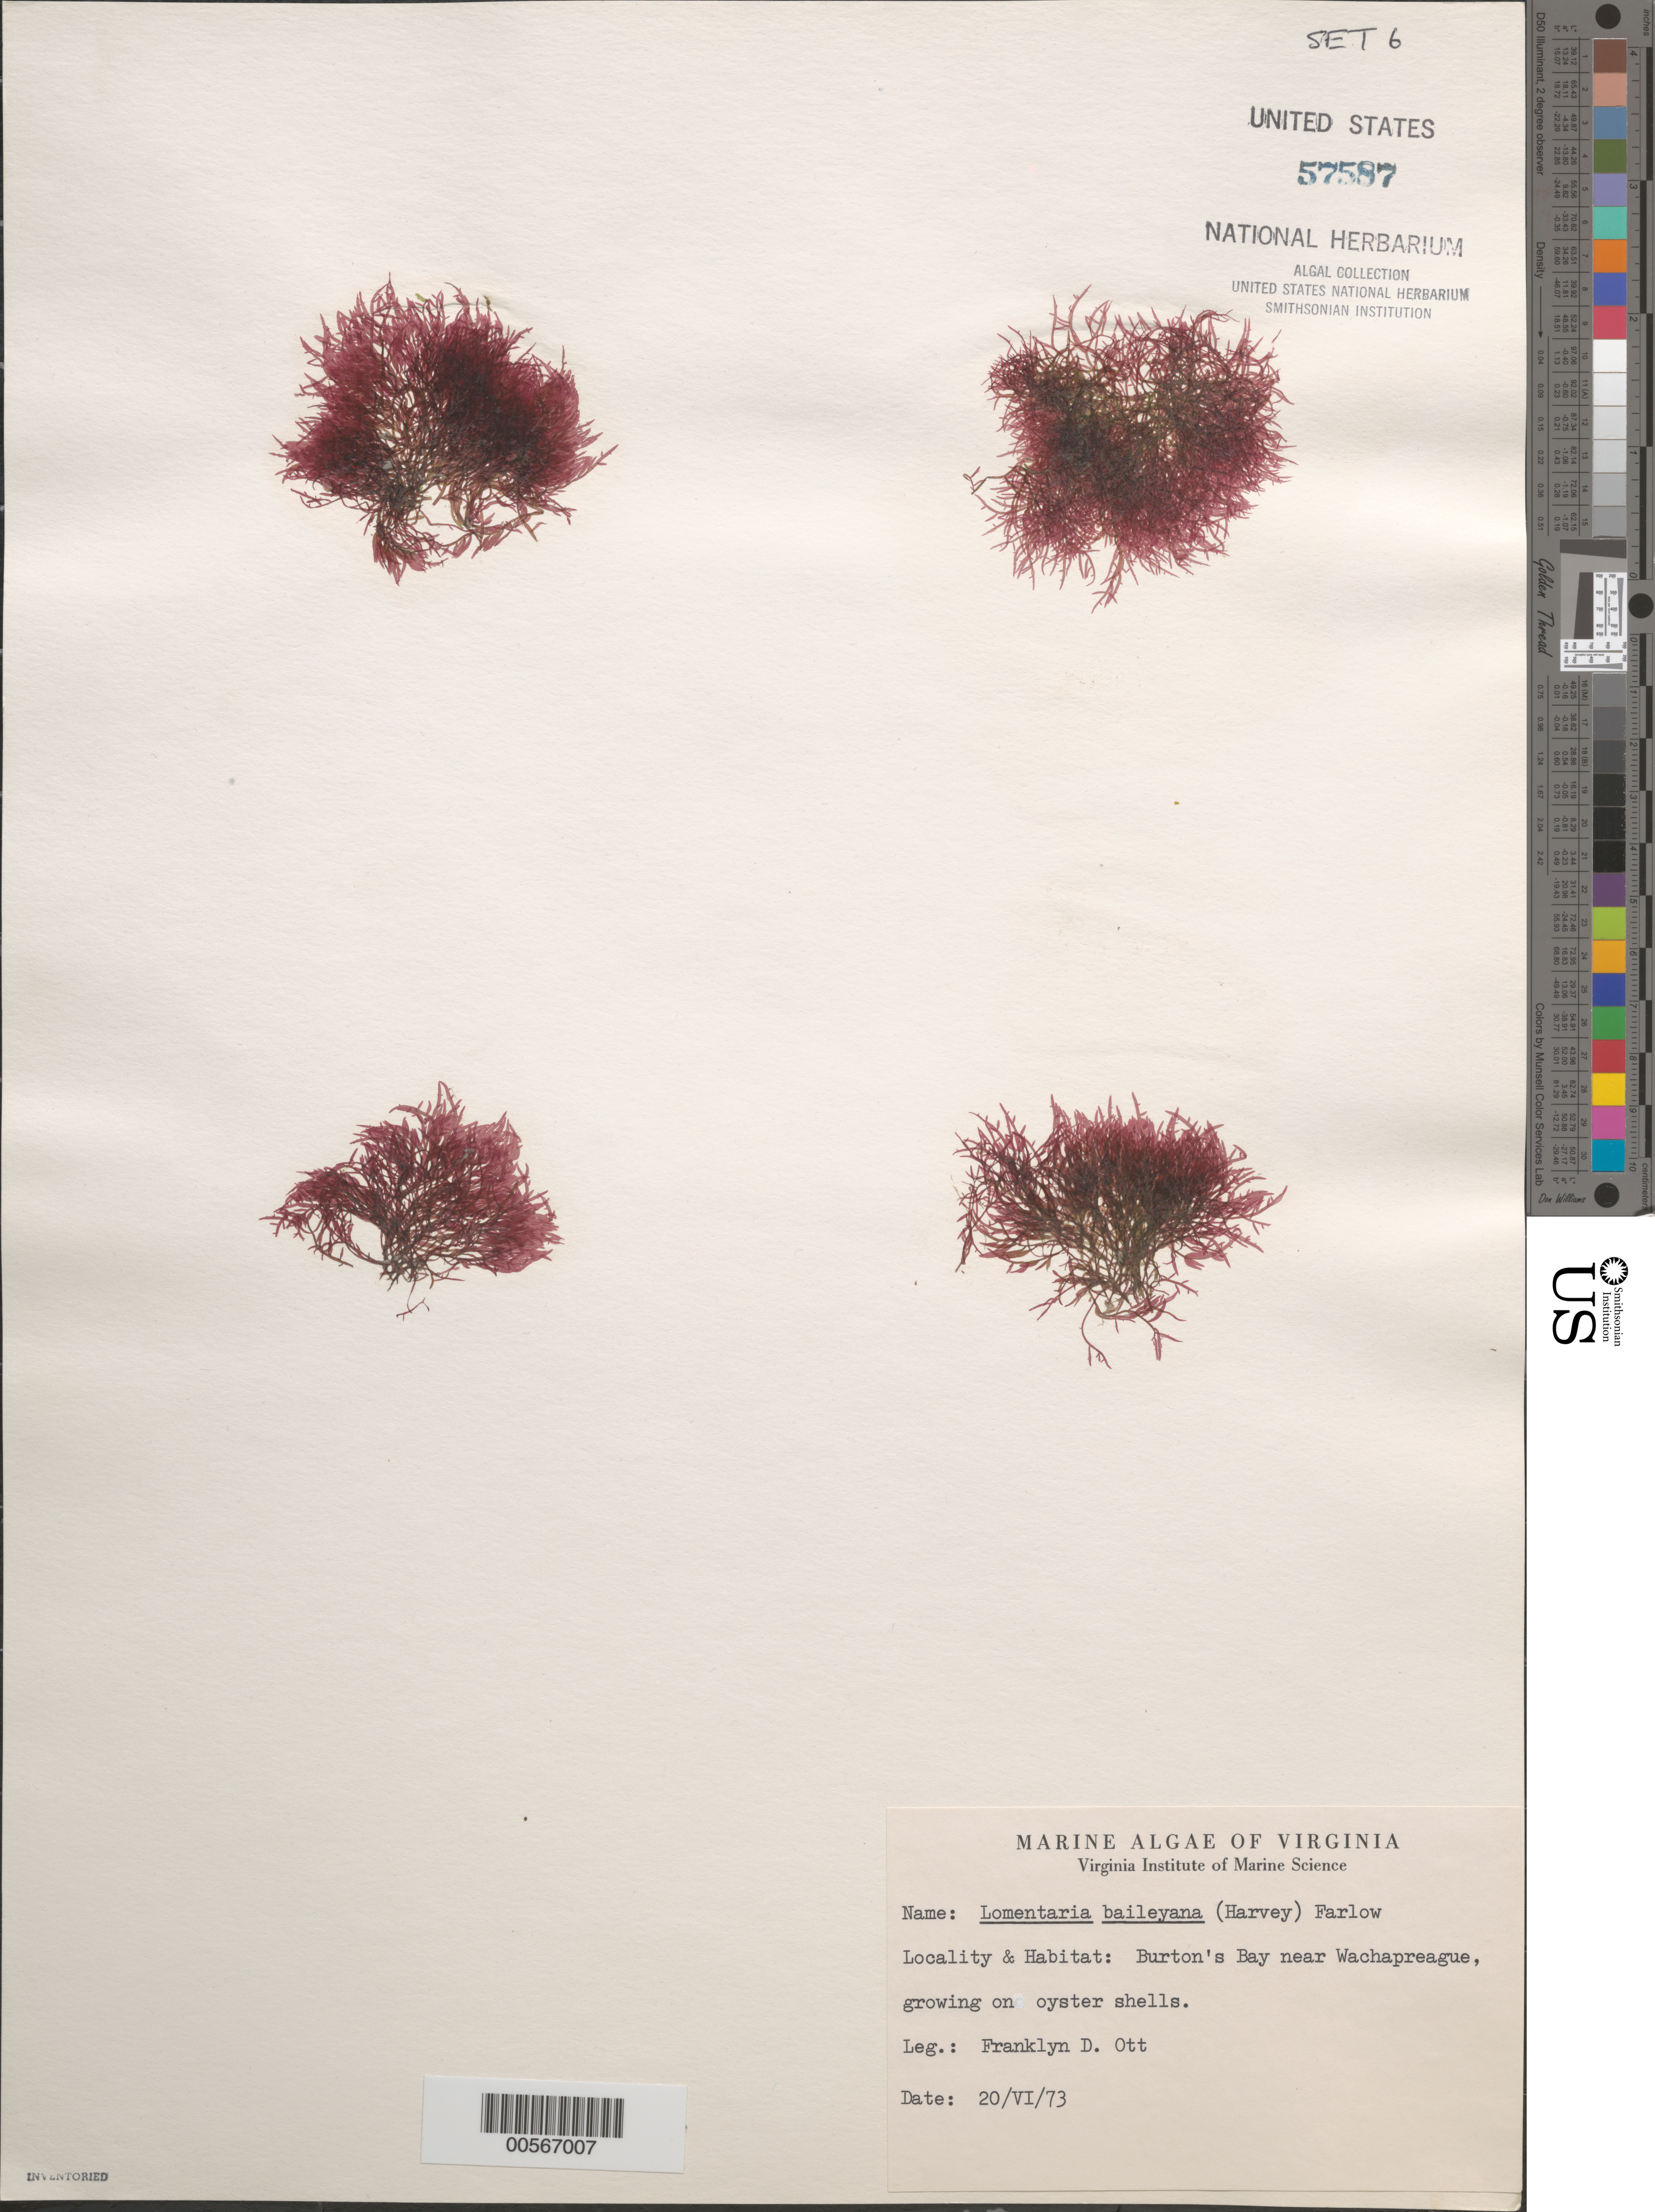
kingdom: Plantae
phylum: Rhodophyta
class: Florideophyceae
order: Rhodymeniales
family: Lomentariaceae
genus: Hooperia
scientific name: Hooperia divaricata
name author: (Durant) M.J. Wynne et al.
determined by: Algae name updating Project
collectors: F. Ott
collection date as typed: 20 Jun 1973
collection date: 1973-06-20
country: United States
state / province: Virginia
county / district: Accomack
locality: Burton's Bay near Wachapreague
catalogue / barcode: US 57587